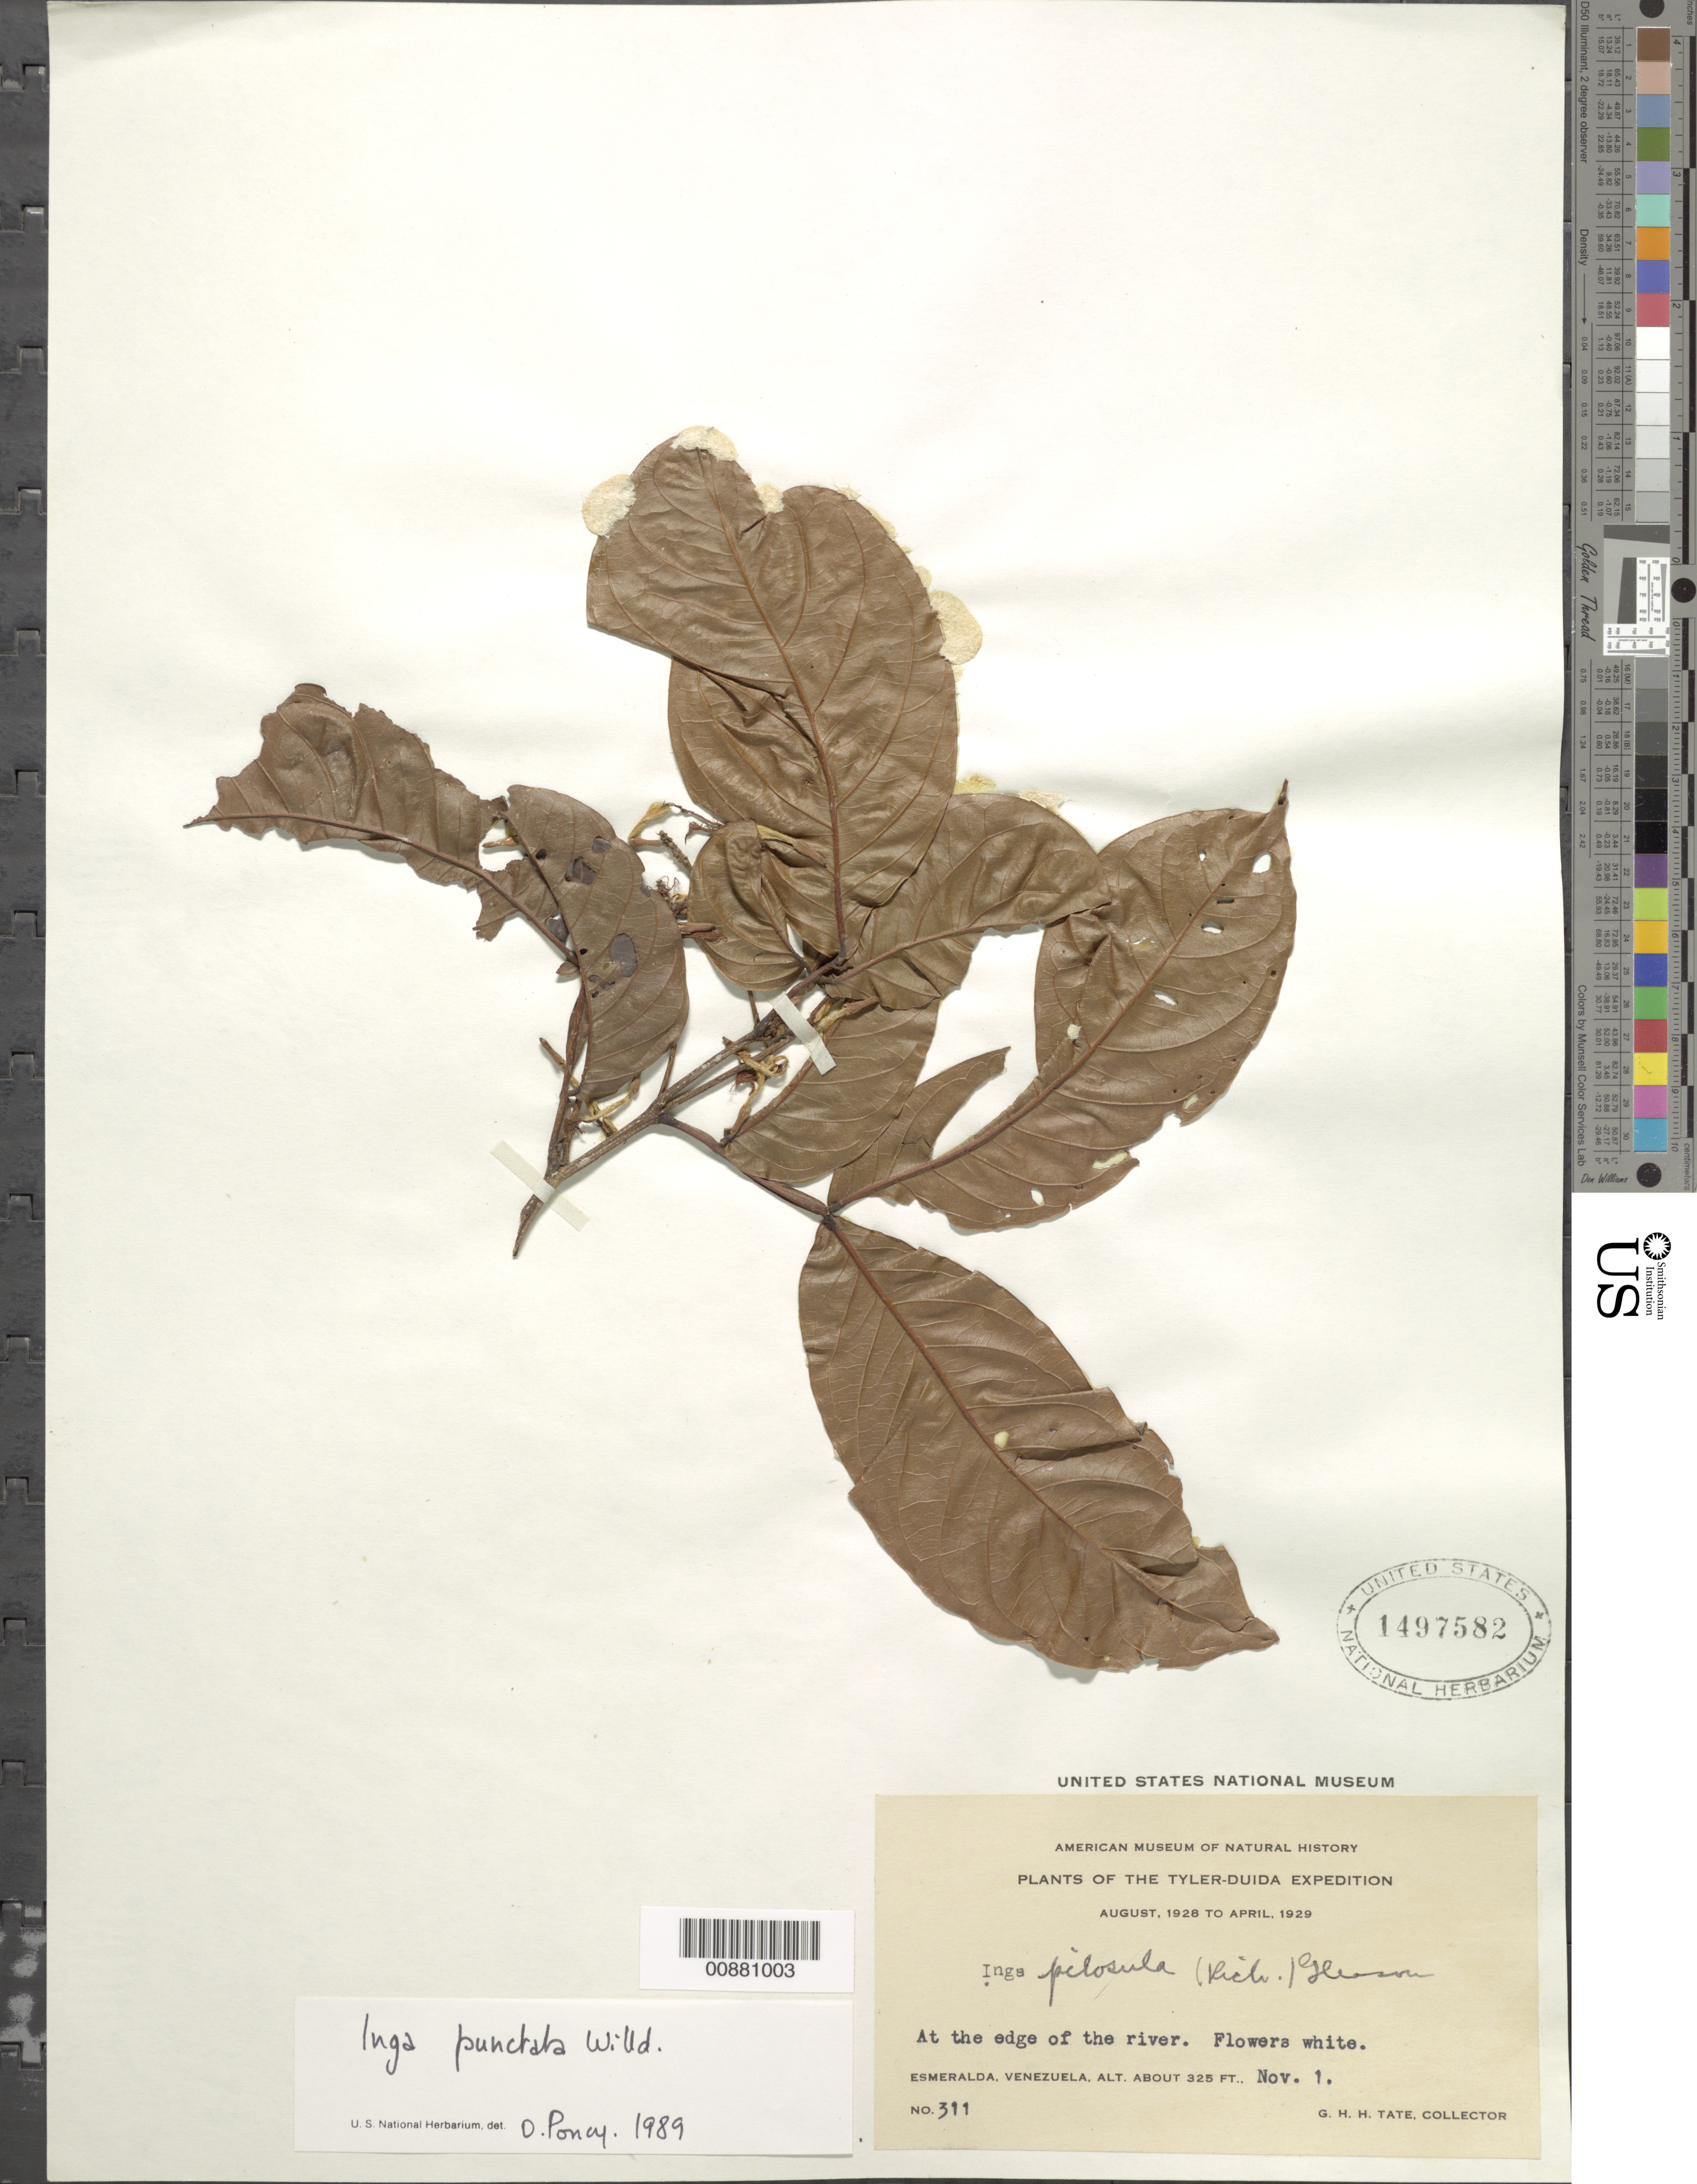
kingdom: Plantae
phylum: Tracheophyta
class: Magnoliopsida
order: Fabales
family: Fabaceae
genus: Inga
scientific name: Inga punctata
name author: Willd.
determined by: Poncy, O.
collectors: G. H. H.Tate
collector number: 311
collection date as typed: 1-Nov-29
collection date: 1929-11-01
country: Venezuela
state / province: Amazonas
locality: La Esmeralda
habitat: Edge of the river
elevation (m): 99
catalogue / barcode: US 1497582